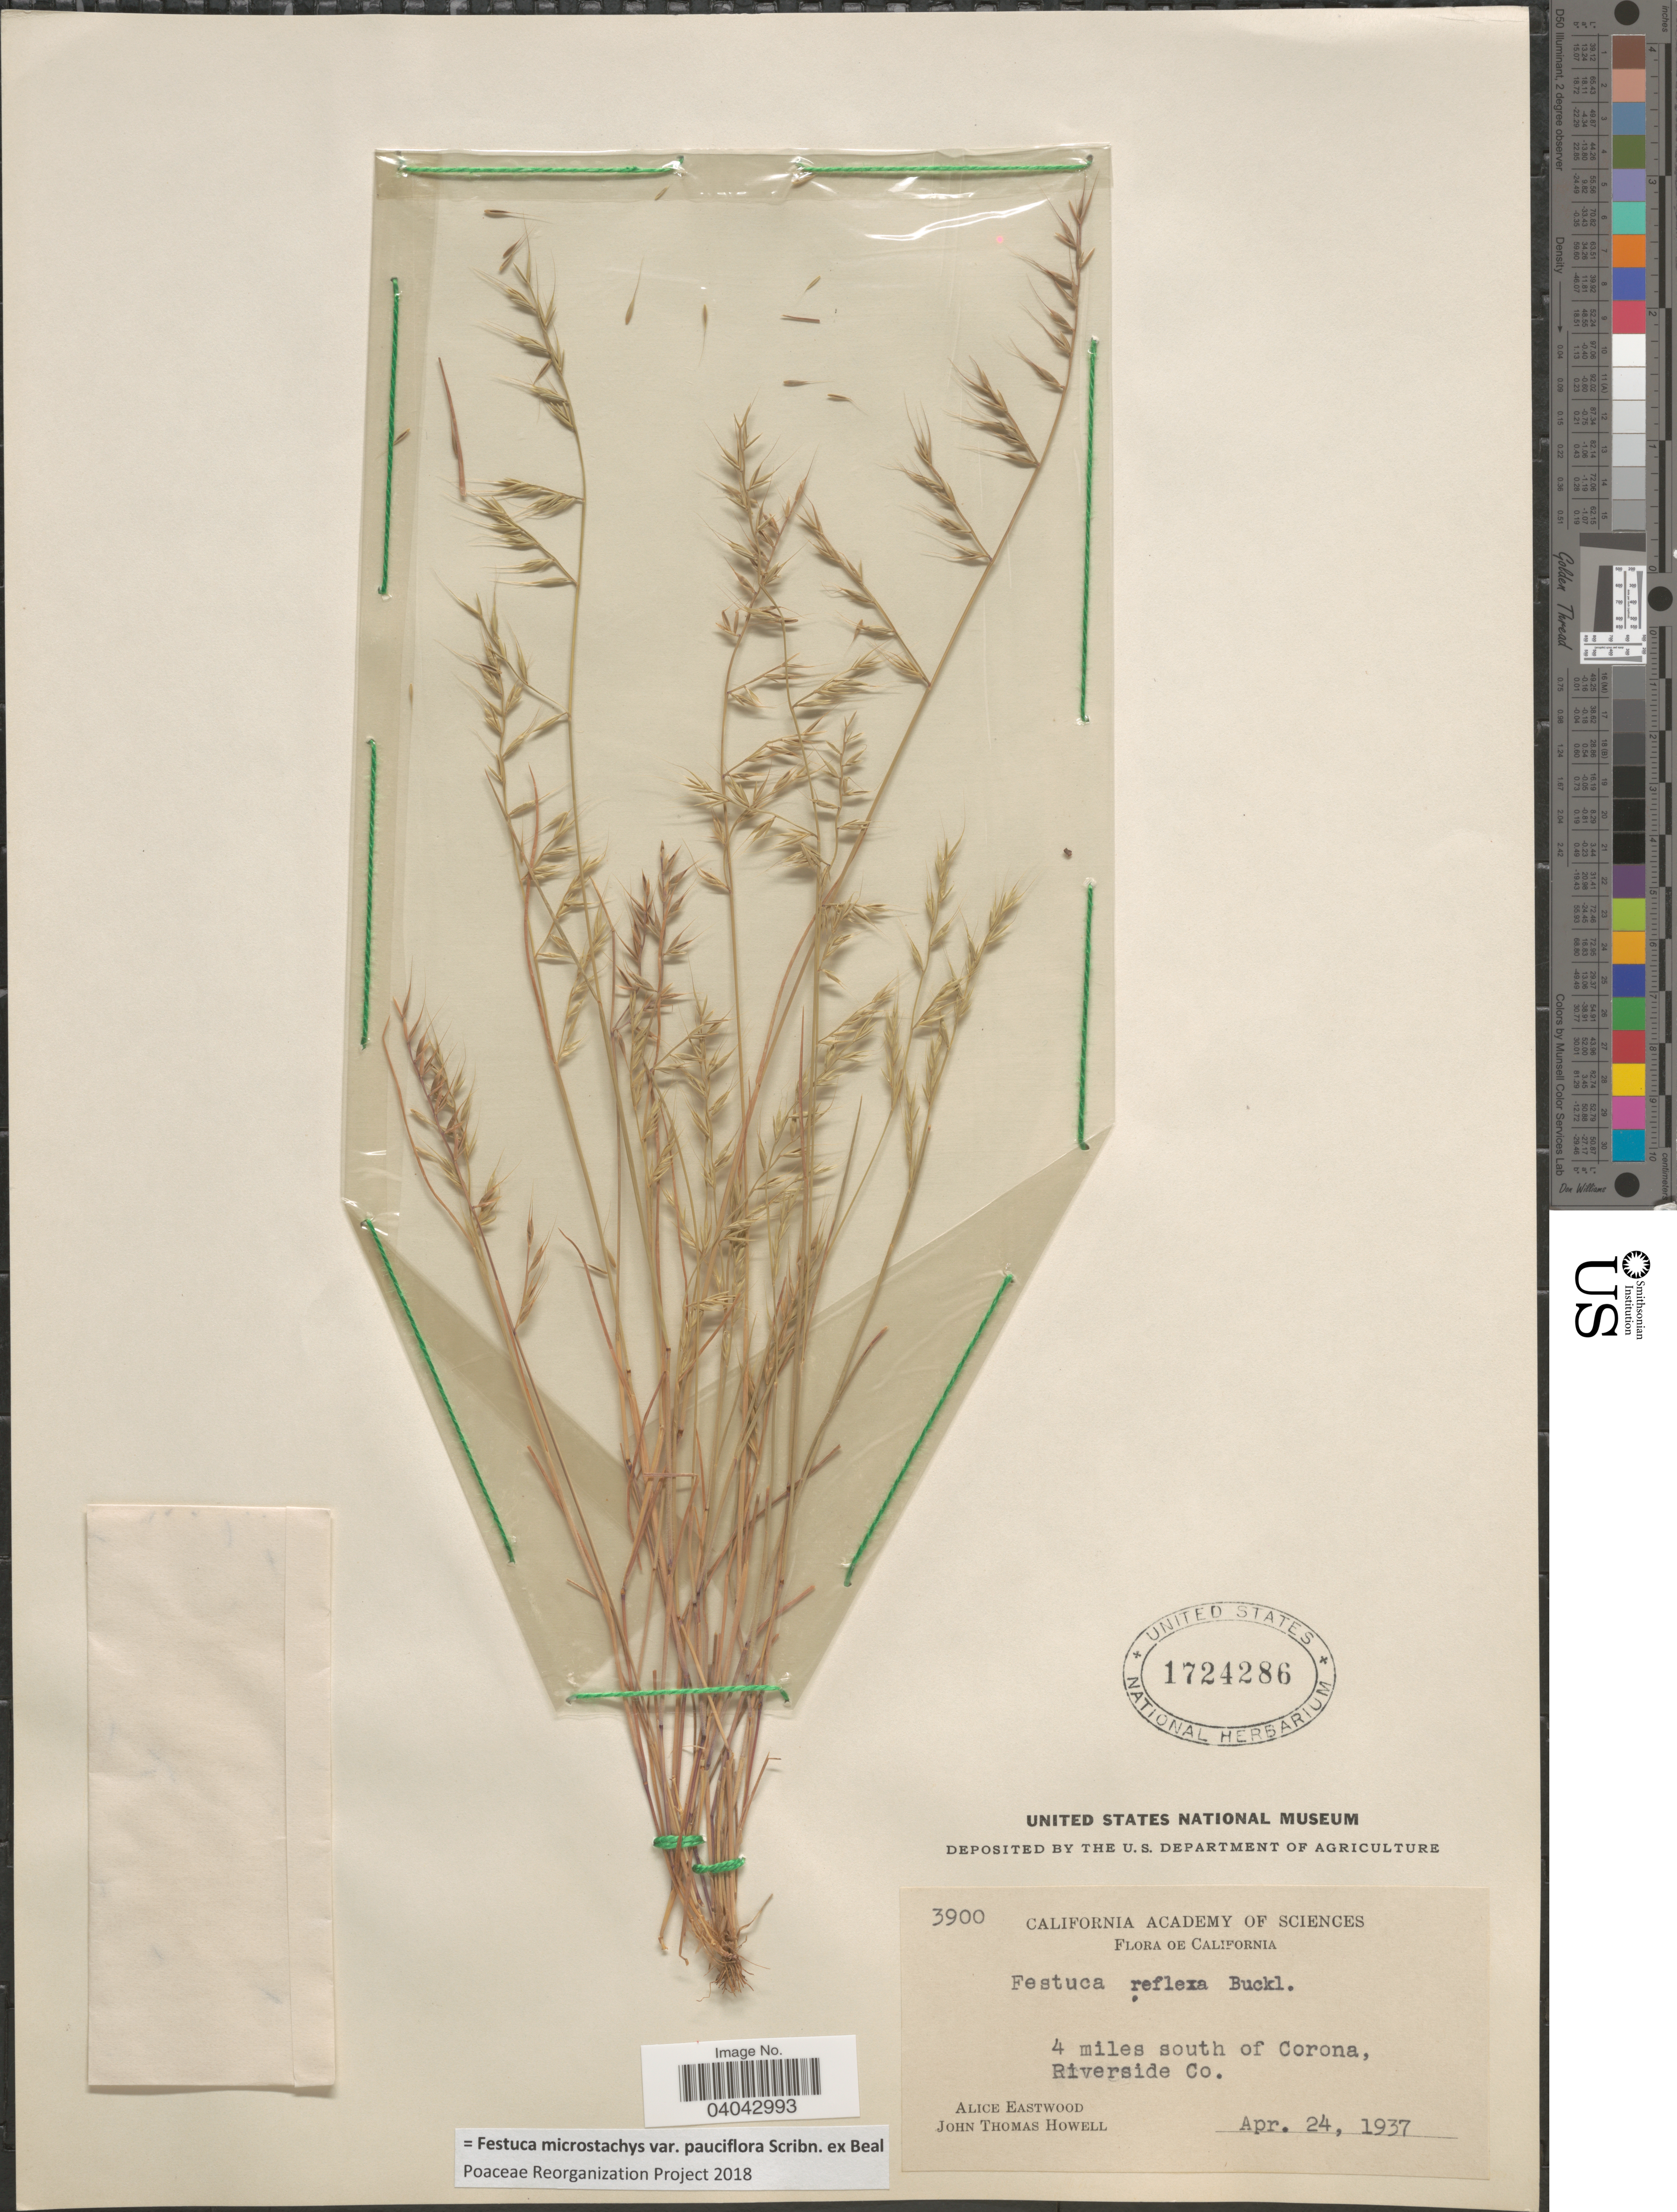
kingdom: Plantae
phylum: Tracheophyta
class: Liliopsida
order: Poales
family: Poaceae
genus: Festuca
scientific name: Festuca microstachys var. pauciflora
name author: Scribn. ex W.J. Beal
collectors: A. Eastwood & J. T. Howell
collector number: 3900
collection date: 1937-04-24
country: United States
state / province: California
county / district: Riverside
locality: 4 miles south of Corona, Riverside Co.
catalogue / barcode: US 1724286